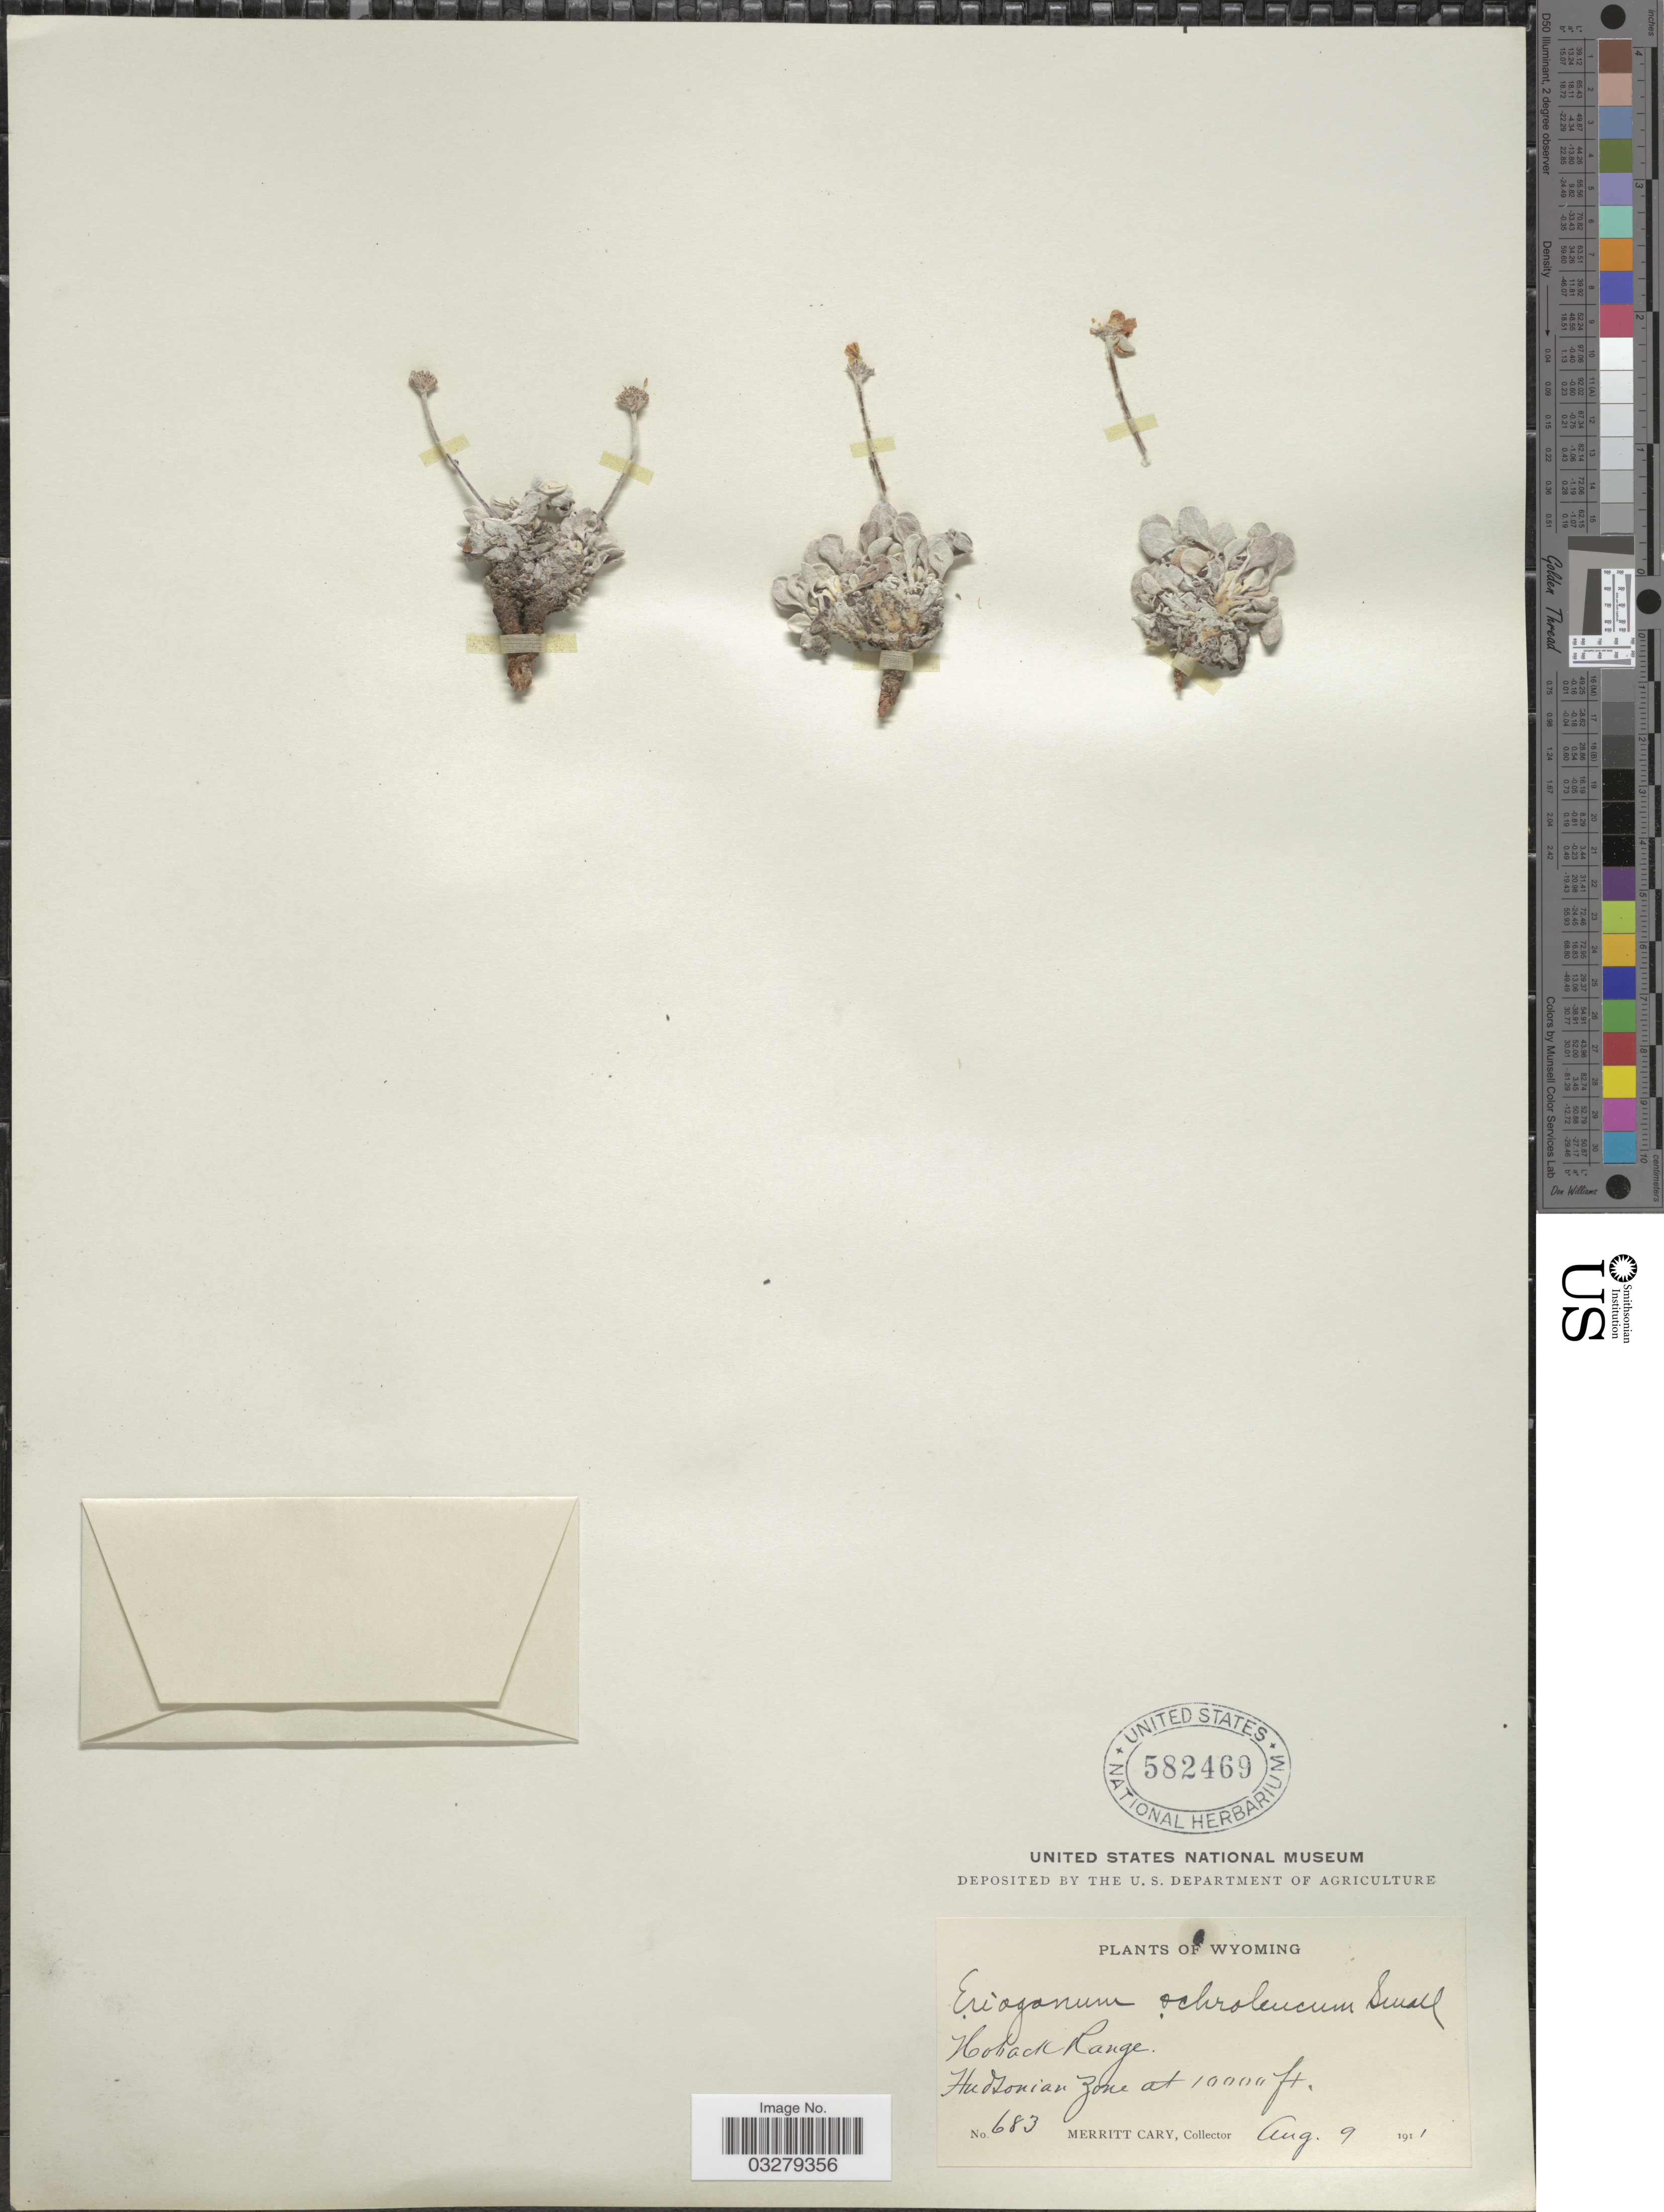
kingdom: Plantae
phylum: Tracheophyta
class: Magnoliopsida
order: Caryophyllales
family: Polygonaceae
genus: Eriogonum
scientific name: Eriogonum ovalifolium var. depressum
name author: Blank.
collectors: M. Cary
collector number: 683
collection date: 1911-08-09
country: United States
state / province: Wyoming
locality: Hoback Range, Hudzonian Zone.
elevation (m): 3048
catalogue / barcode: US 582469